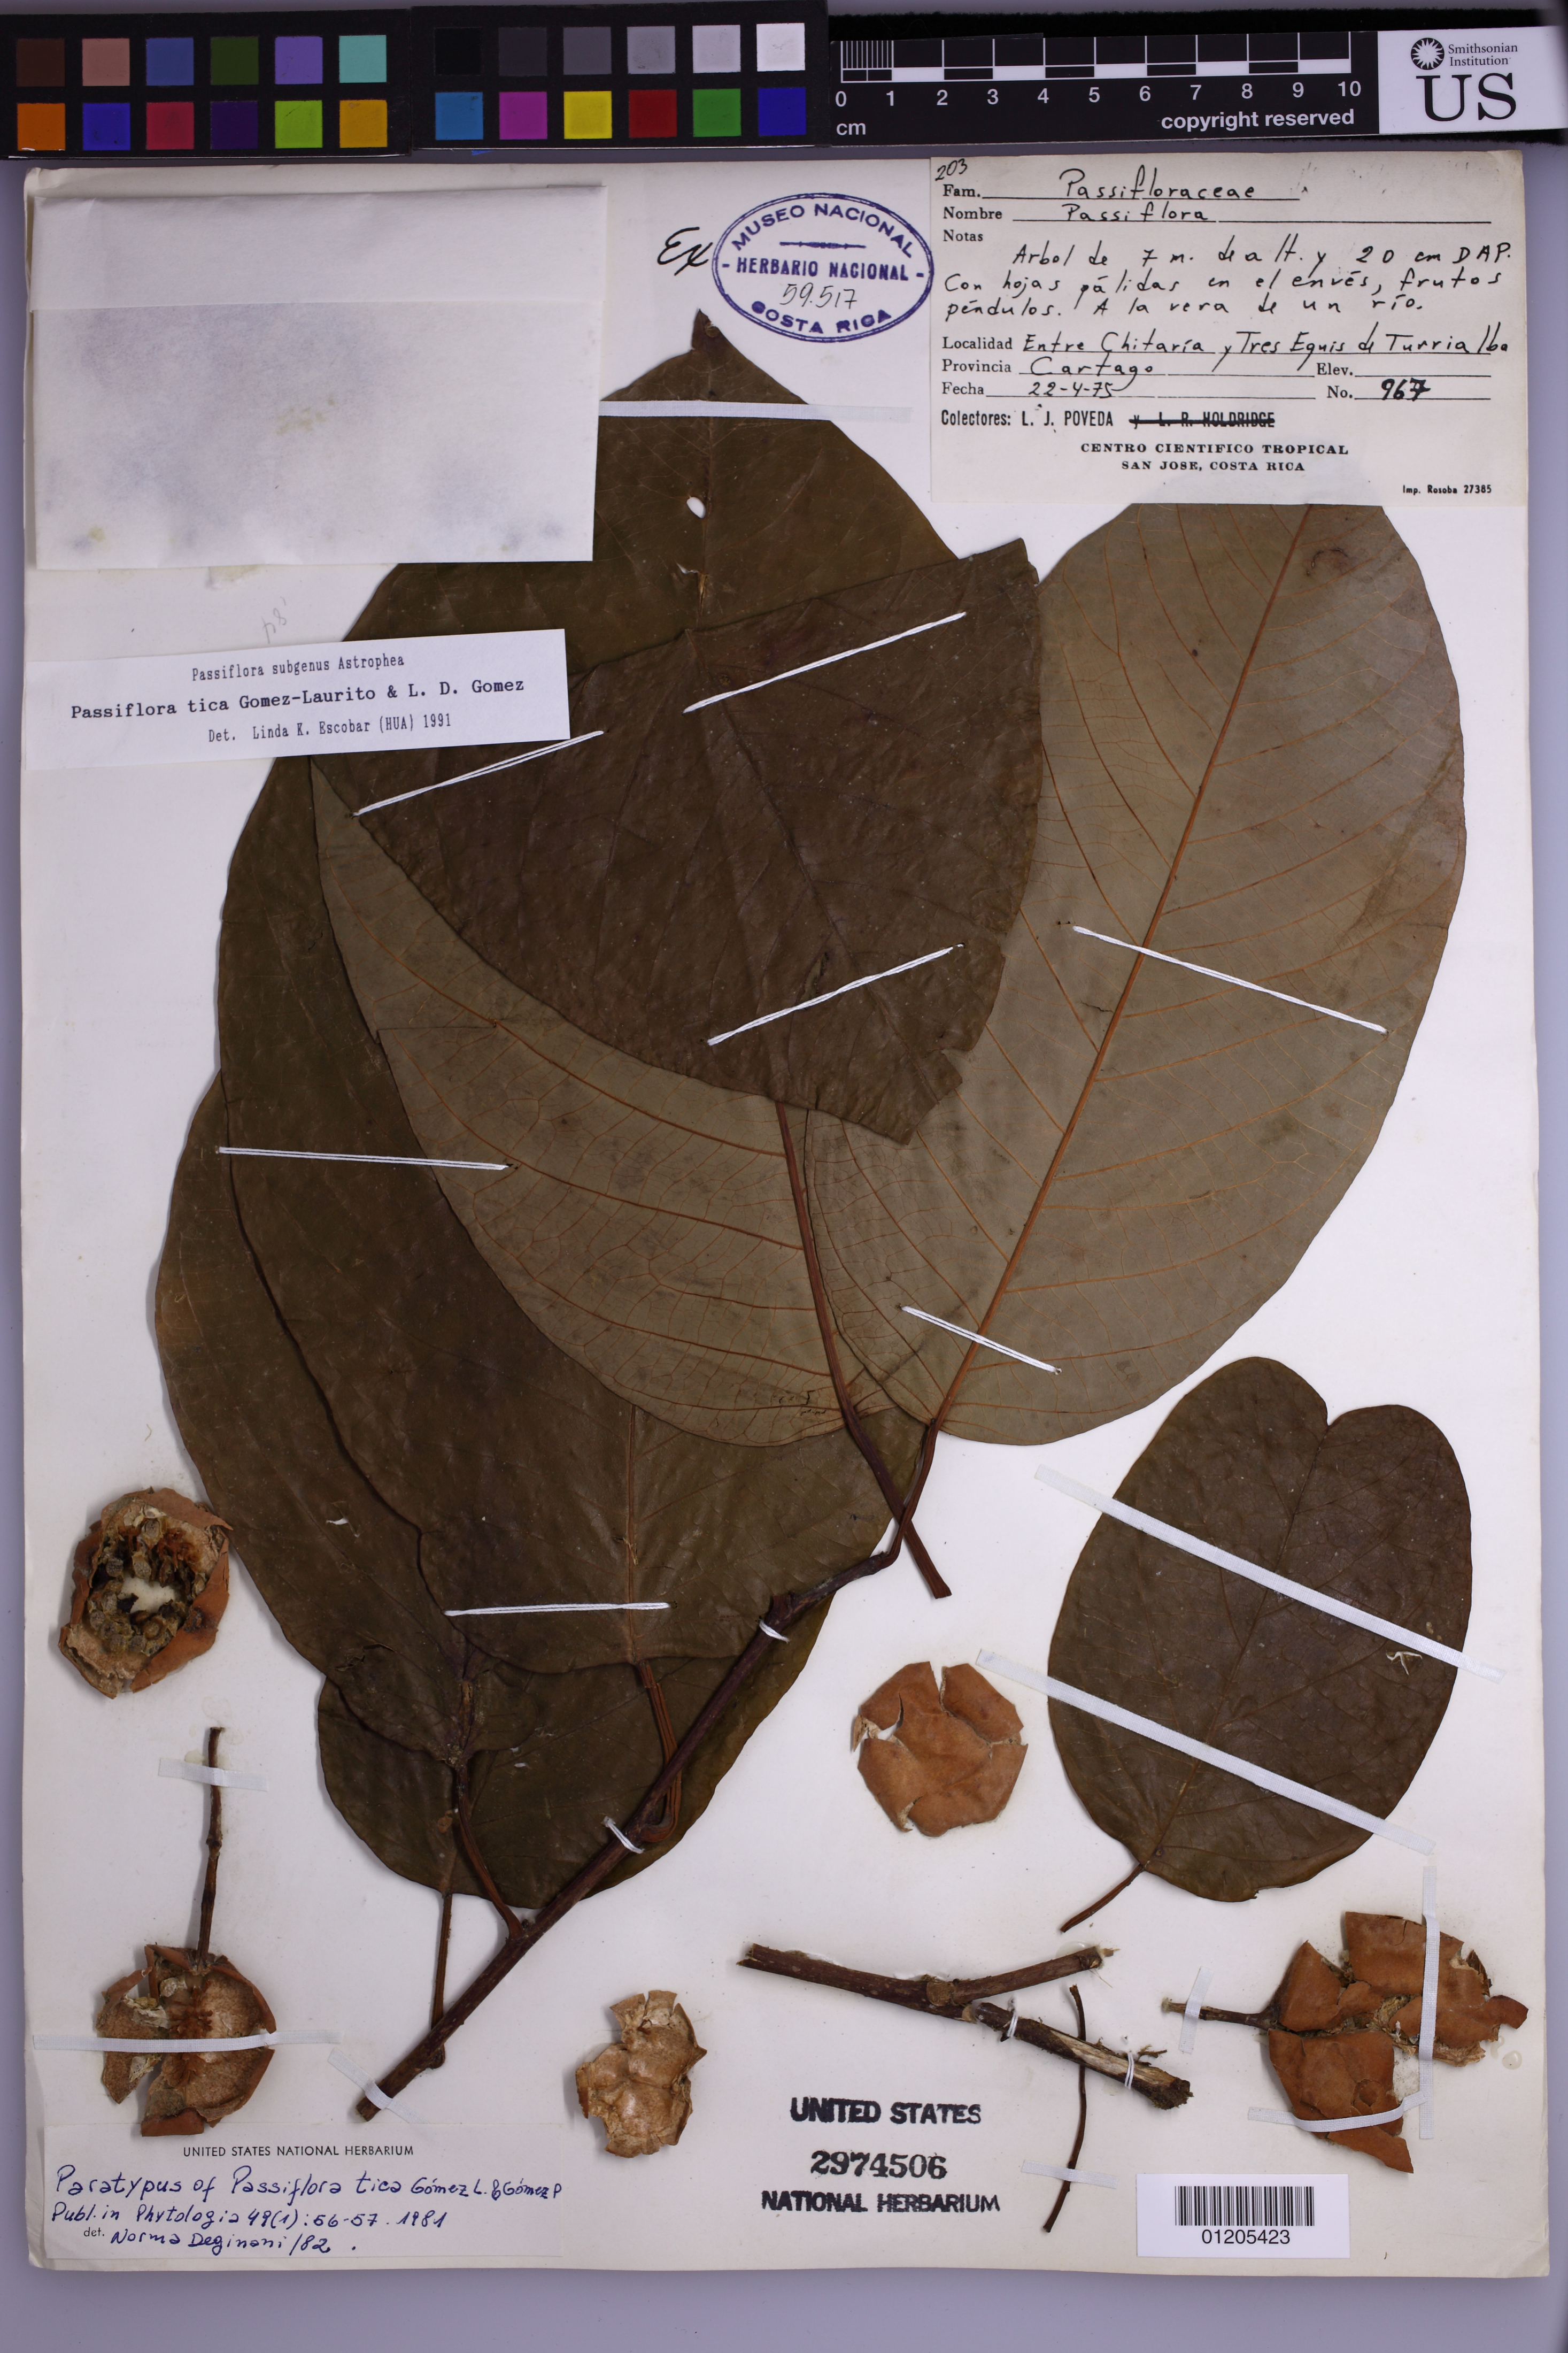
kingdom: Plantae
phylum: Tracheophyta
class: Magnoliopsida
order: Malpighiales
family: Passifloraceae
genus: Passiflora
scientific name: Passiflora tica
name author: Gómez-Laur. & L.D. Gómez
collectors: L. J. Poveda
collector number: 967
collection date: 1975-04-22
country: Costa Rica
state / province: Cartago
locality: Entre Chitaria y Tres Equis de Turrialba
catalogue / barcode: US 2974506